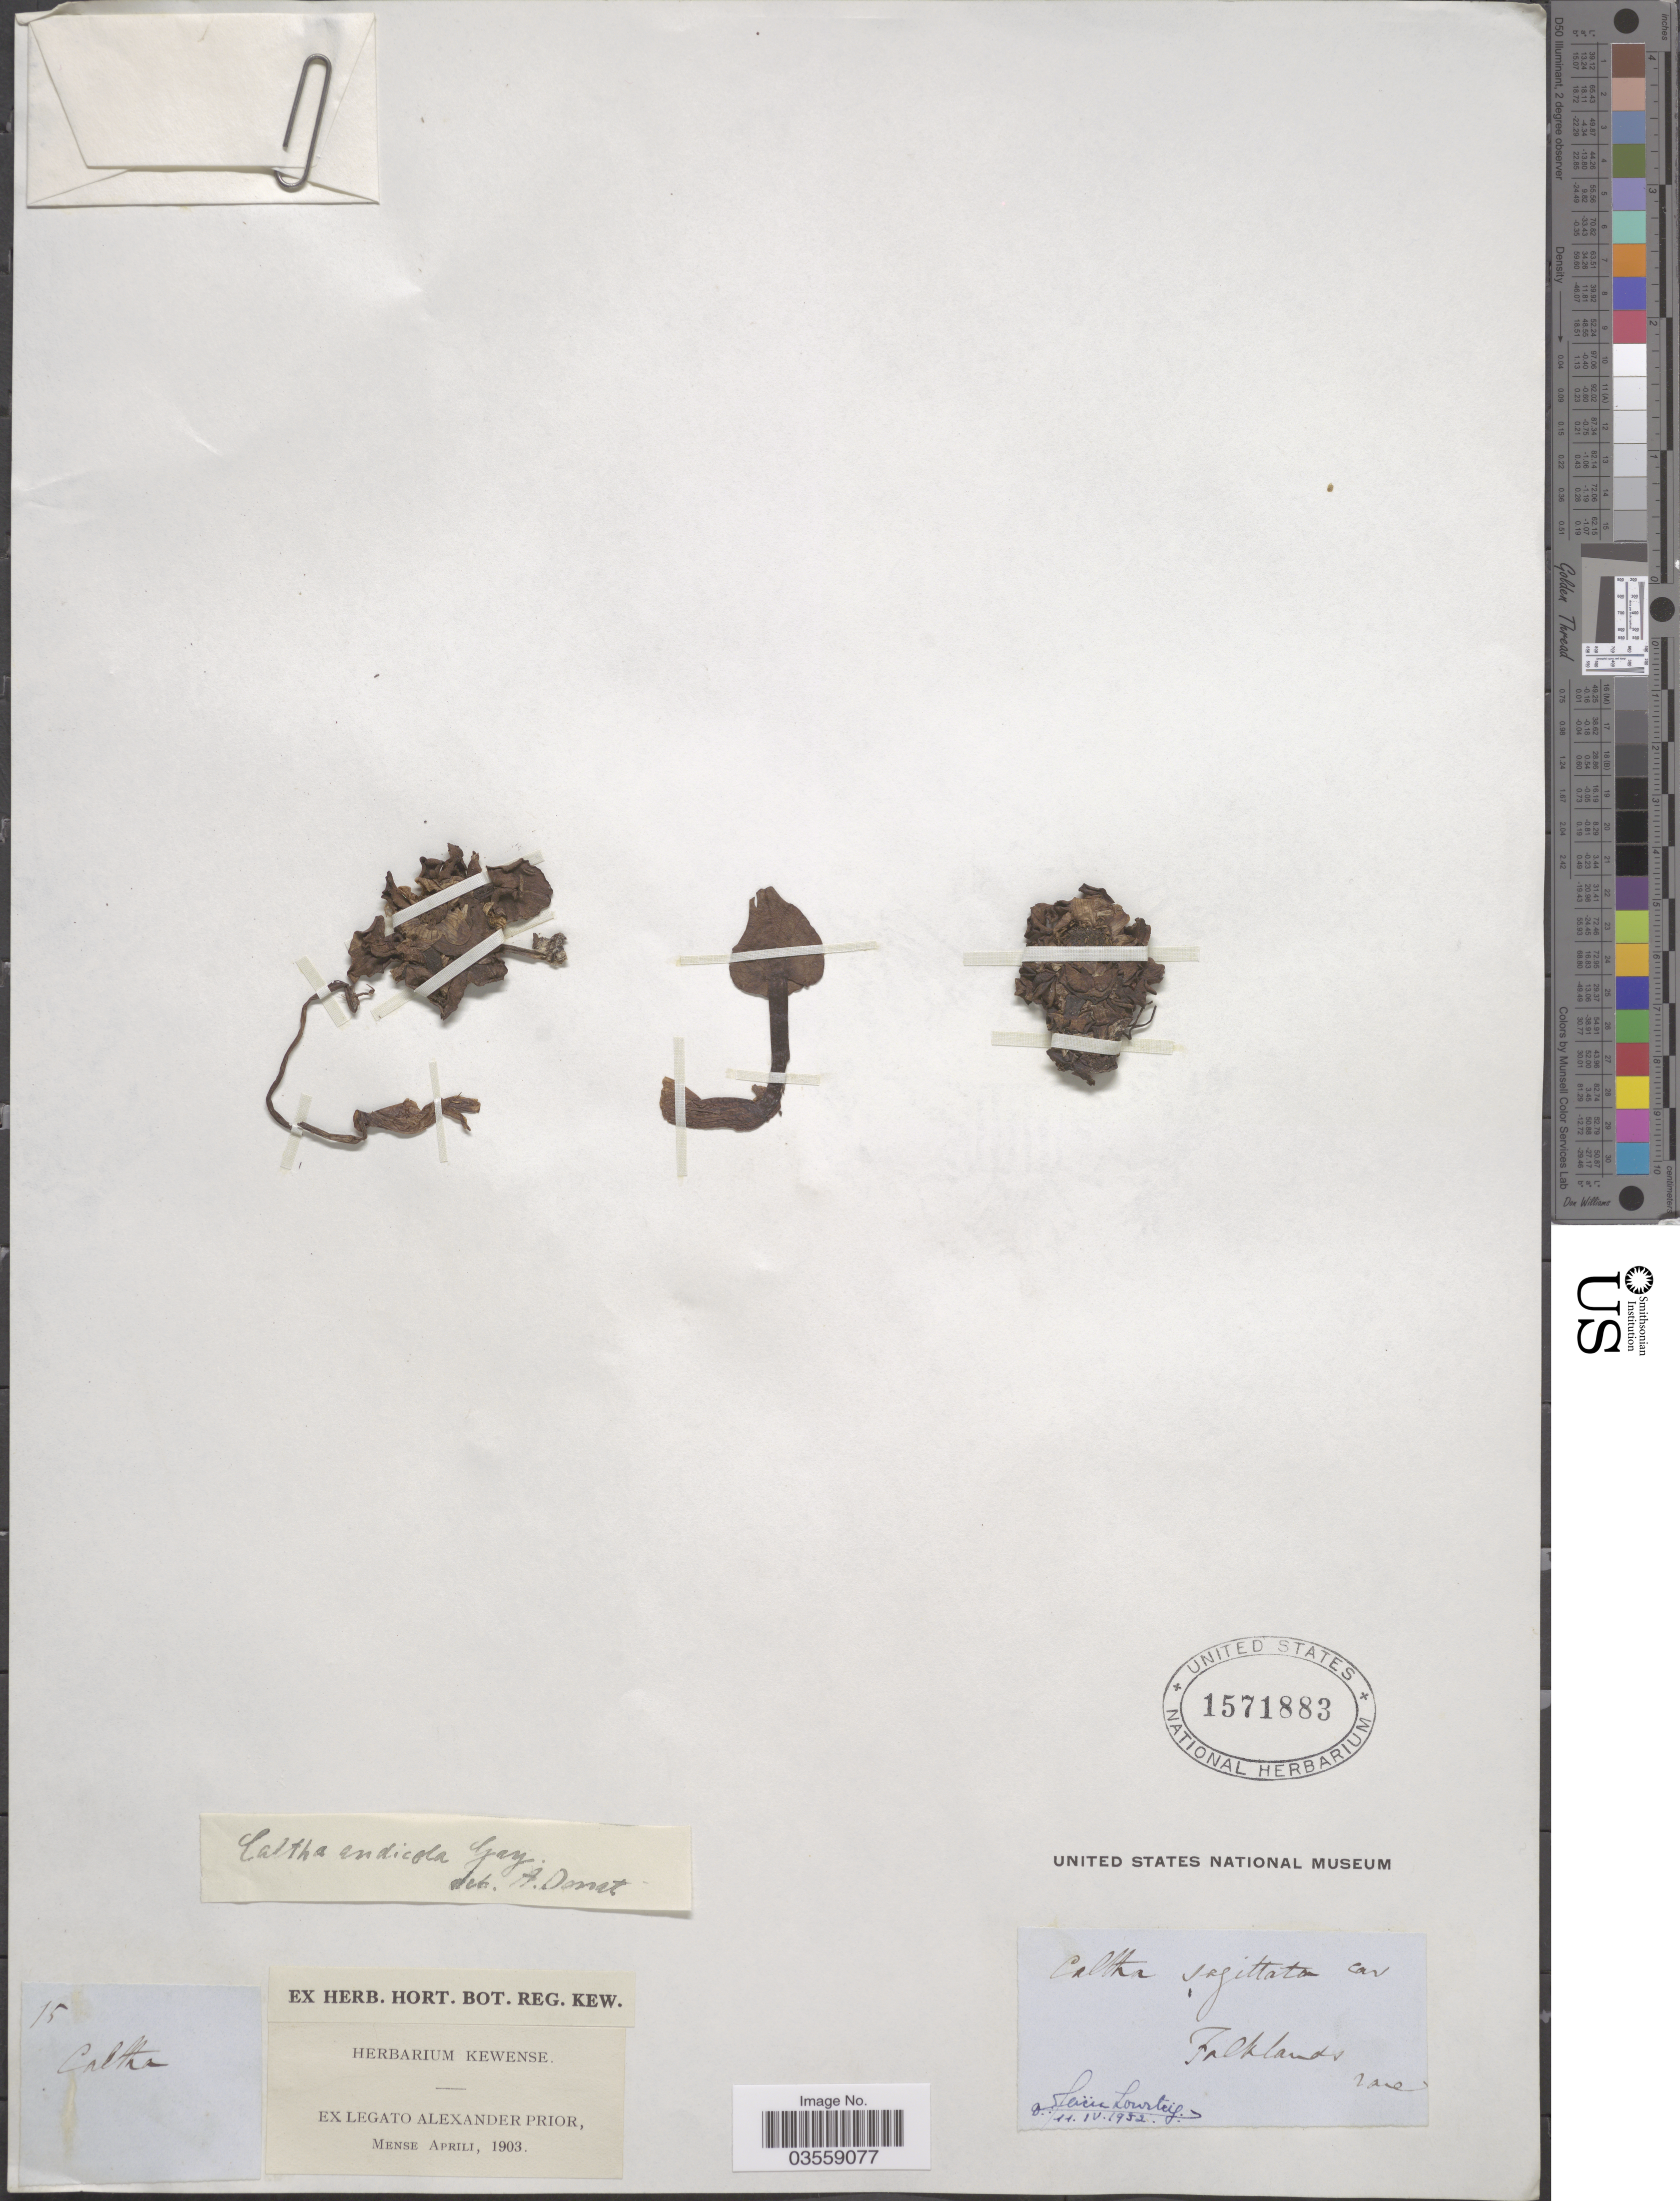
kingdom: Plantae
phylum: Tracheophyta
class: Magnoliopsida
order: Ranunculales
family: Ranunculaceae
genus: Caltha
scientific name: Caltha sagittata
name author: Cav.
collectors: Ex Herb. Kewense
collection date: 1903-04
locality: Ex Legato Alexander Prior.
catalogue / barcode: US 1571883